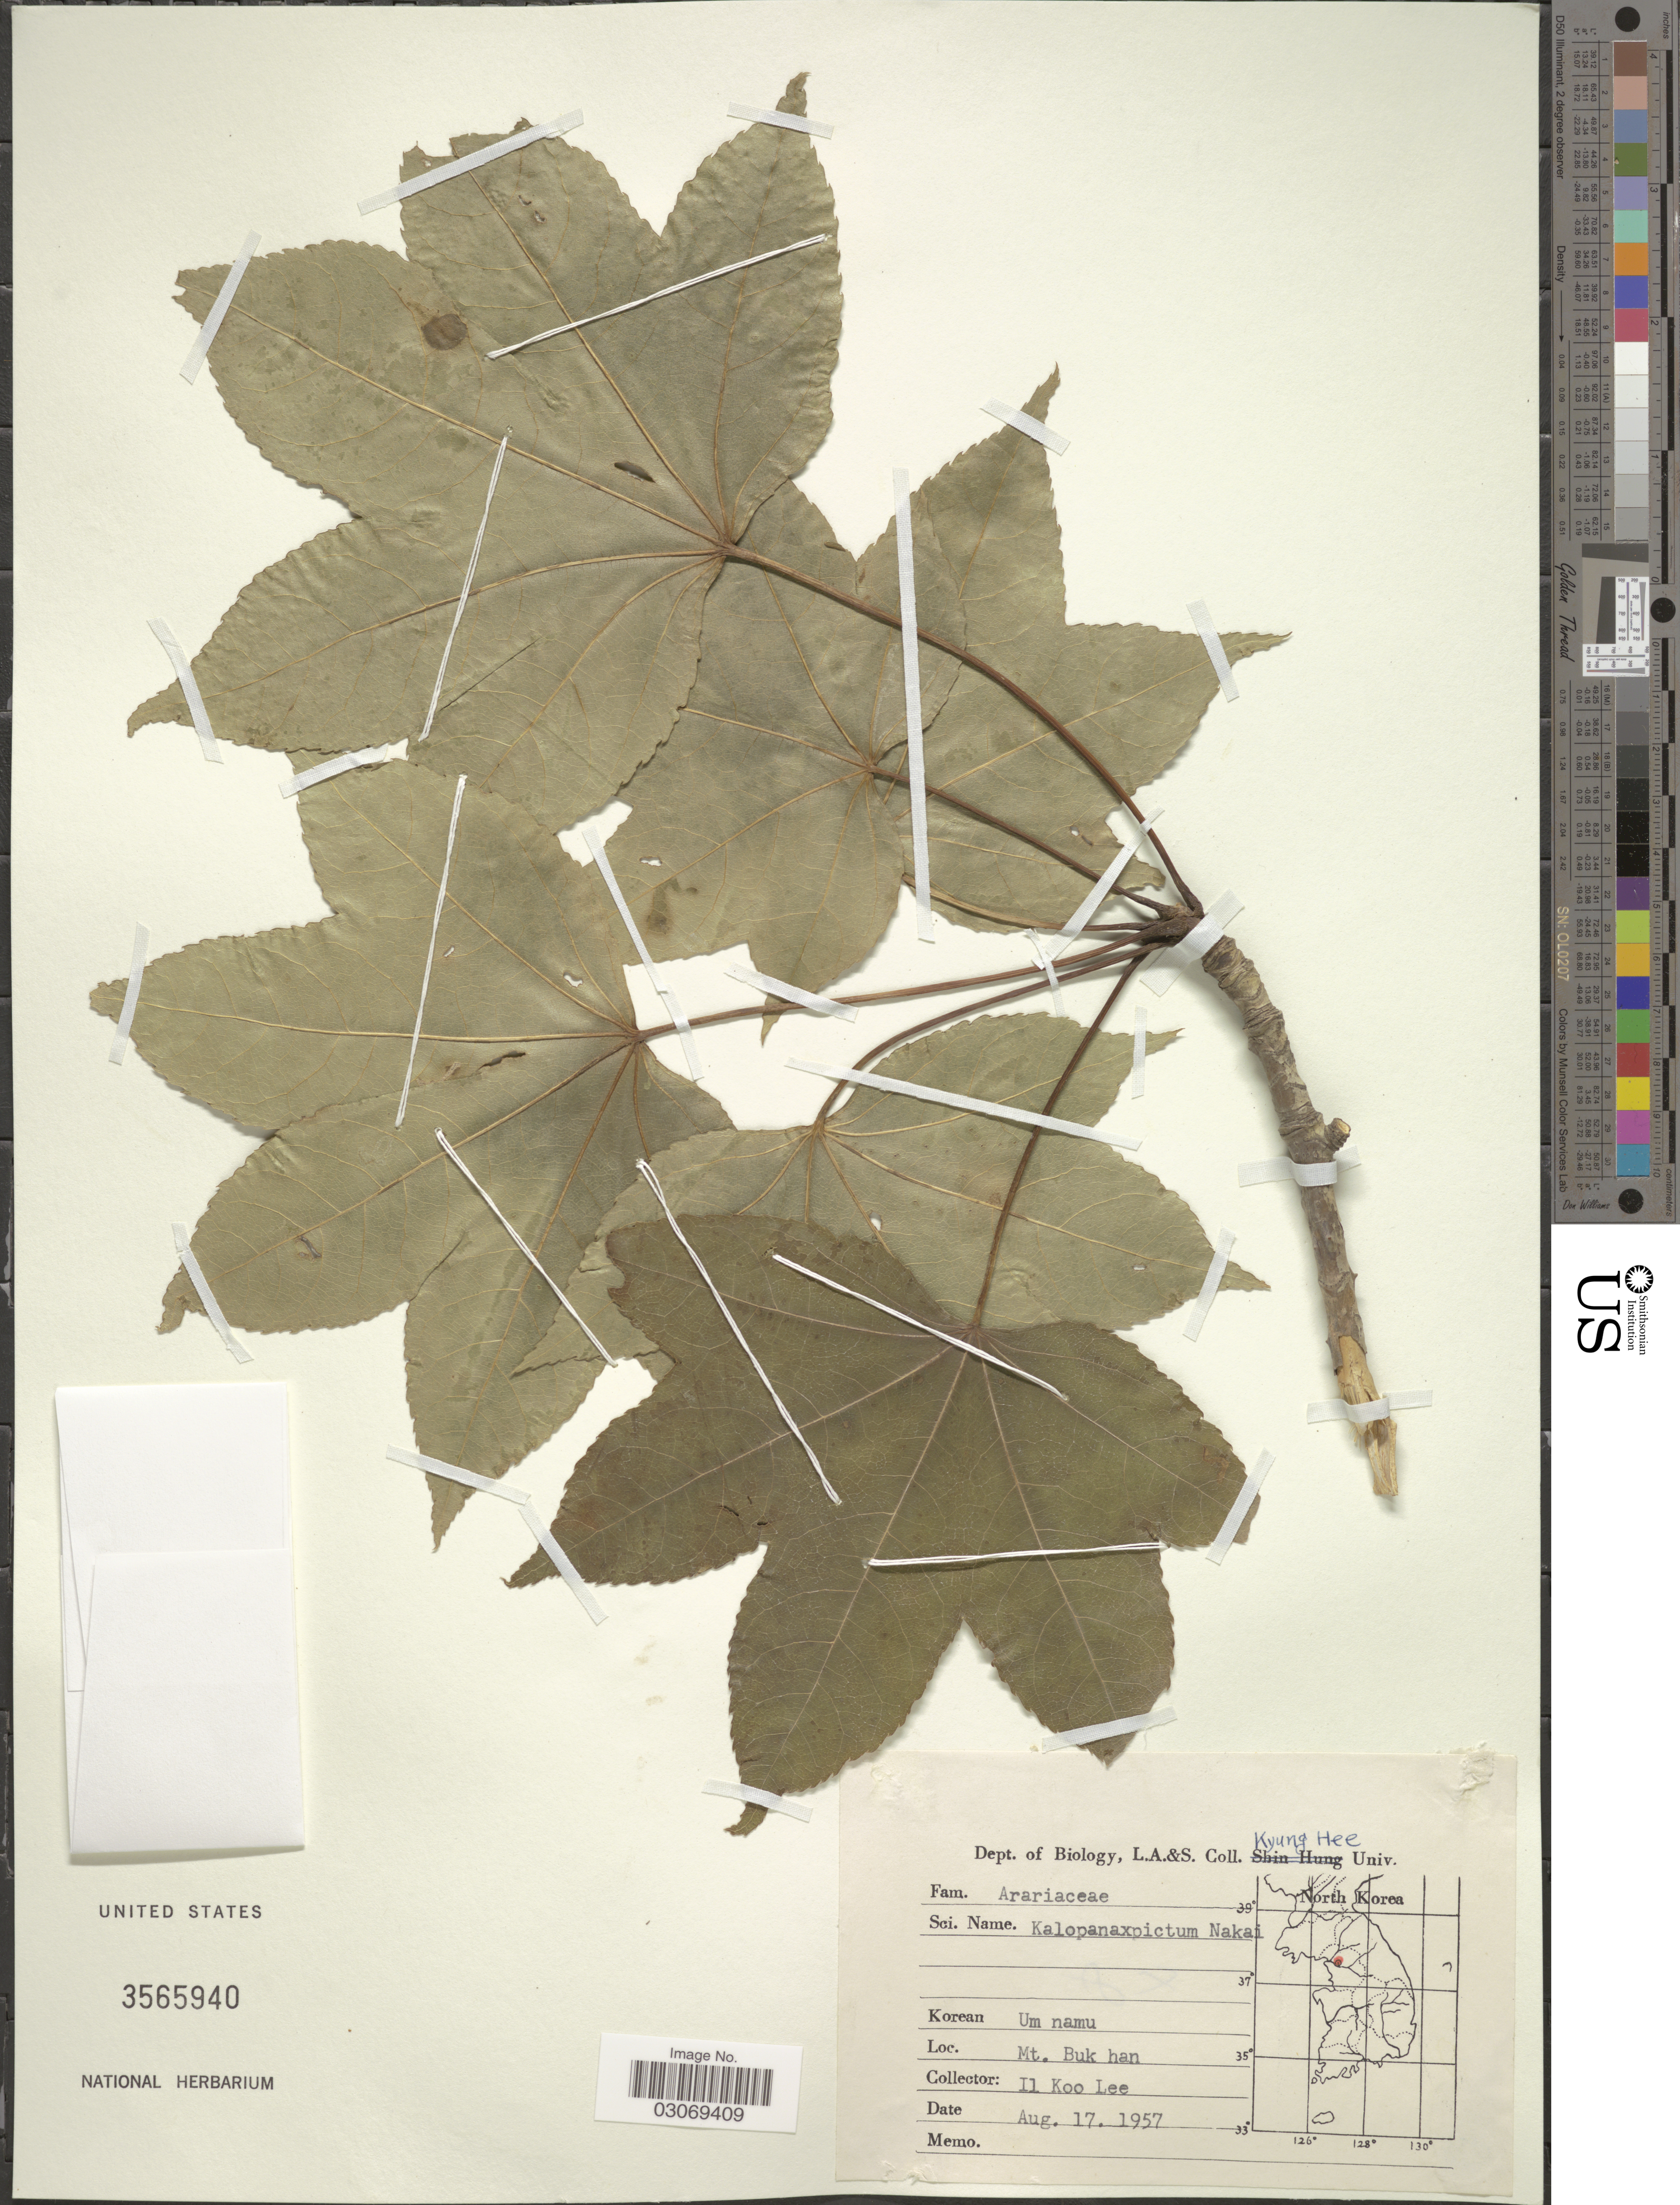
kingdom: Plantae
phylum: Tracheophyta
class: Magnoliopsida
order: Apiales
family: Araliaceae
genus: Kalopanax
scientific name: Kalopanax pictus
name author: (Thunb.) Nakai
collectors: I. K. Lee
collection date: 1957-08-17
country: South Korea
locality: Mt. Buk han.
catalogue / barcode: US 3565940